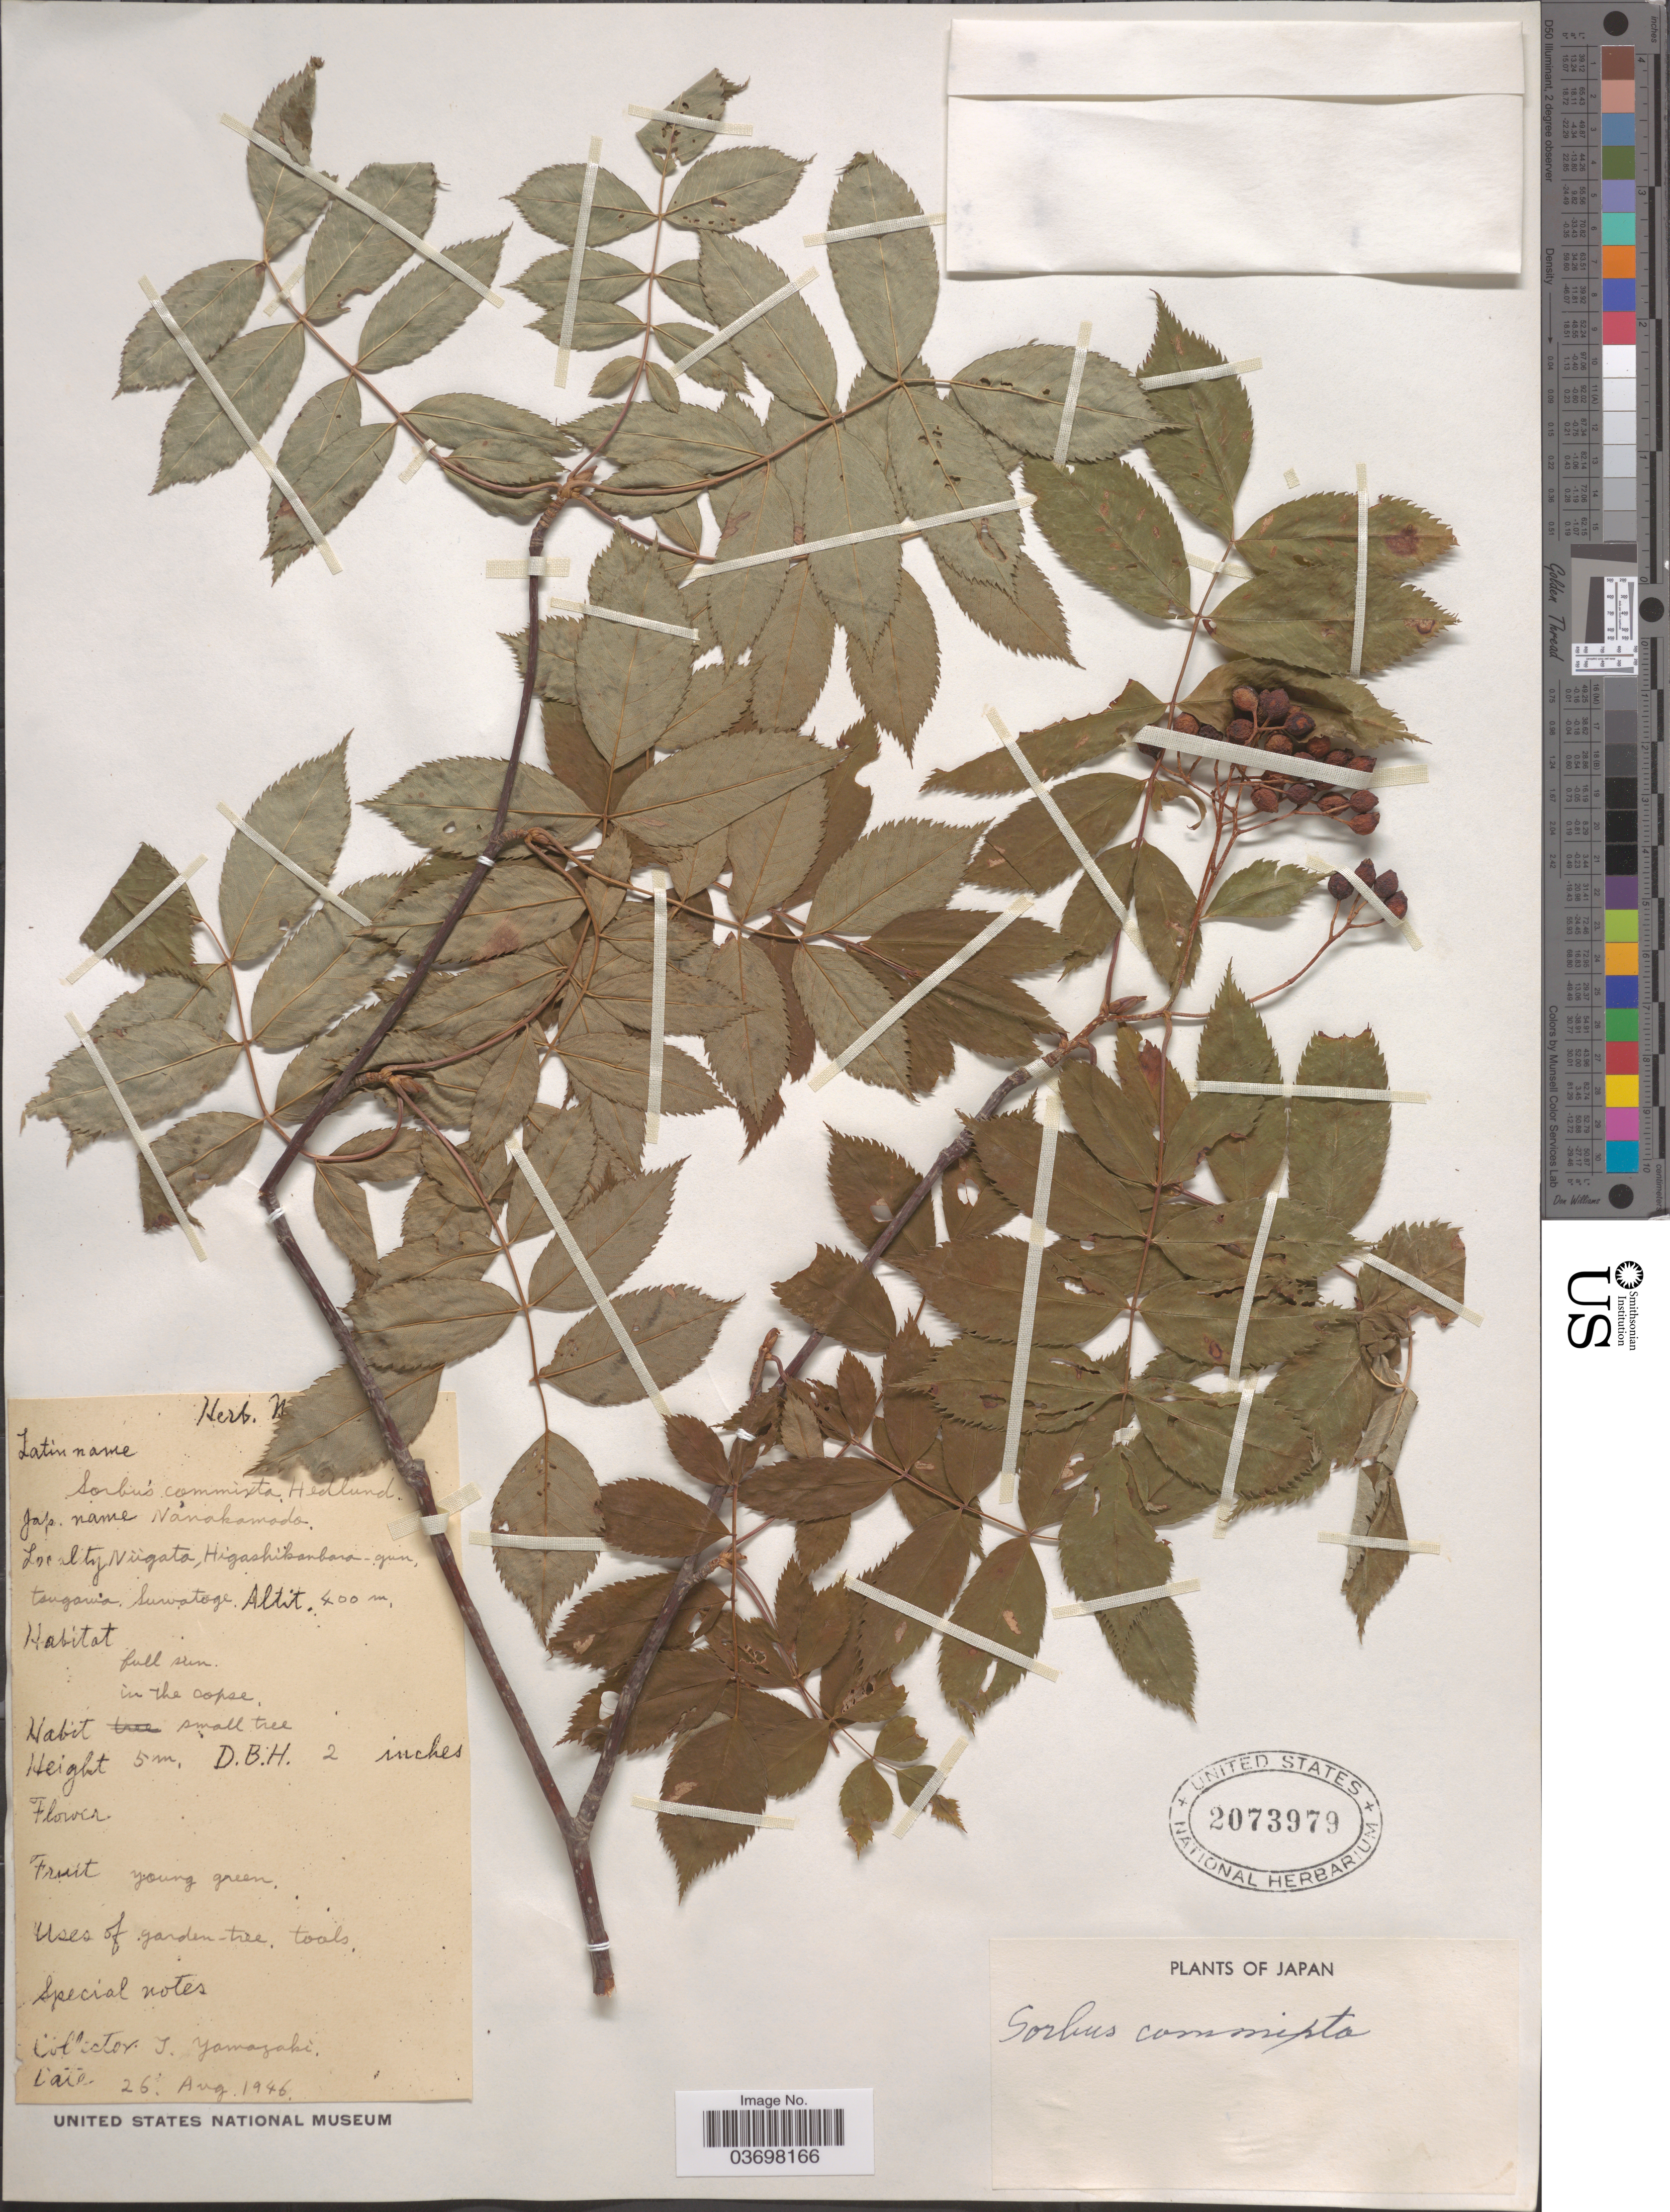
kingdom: Plantae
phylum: Tracheophyta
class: Magnoliopsida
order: Rosales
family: Rosaceae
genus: Sorbus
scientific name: Sorbus commixta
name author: Hedl.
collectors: T. Yamazaki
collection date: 1946-08-26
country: Japan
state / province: Niigata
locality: Higashikanbara-gun, Tangama, Suwatoge.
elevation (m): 400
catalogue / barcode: US 2073979